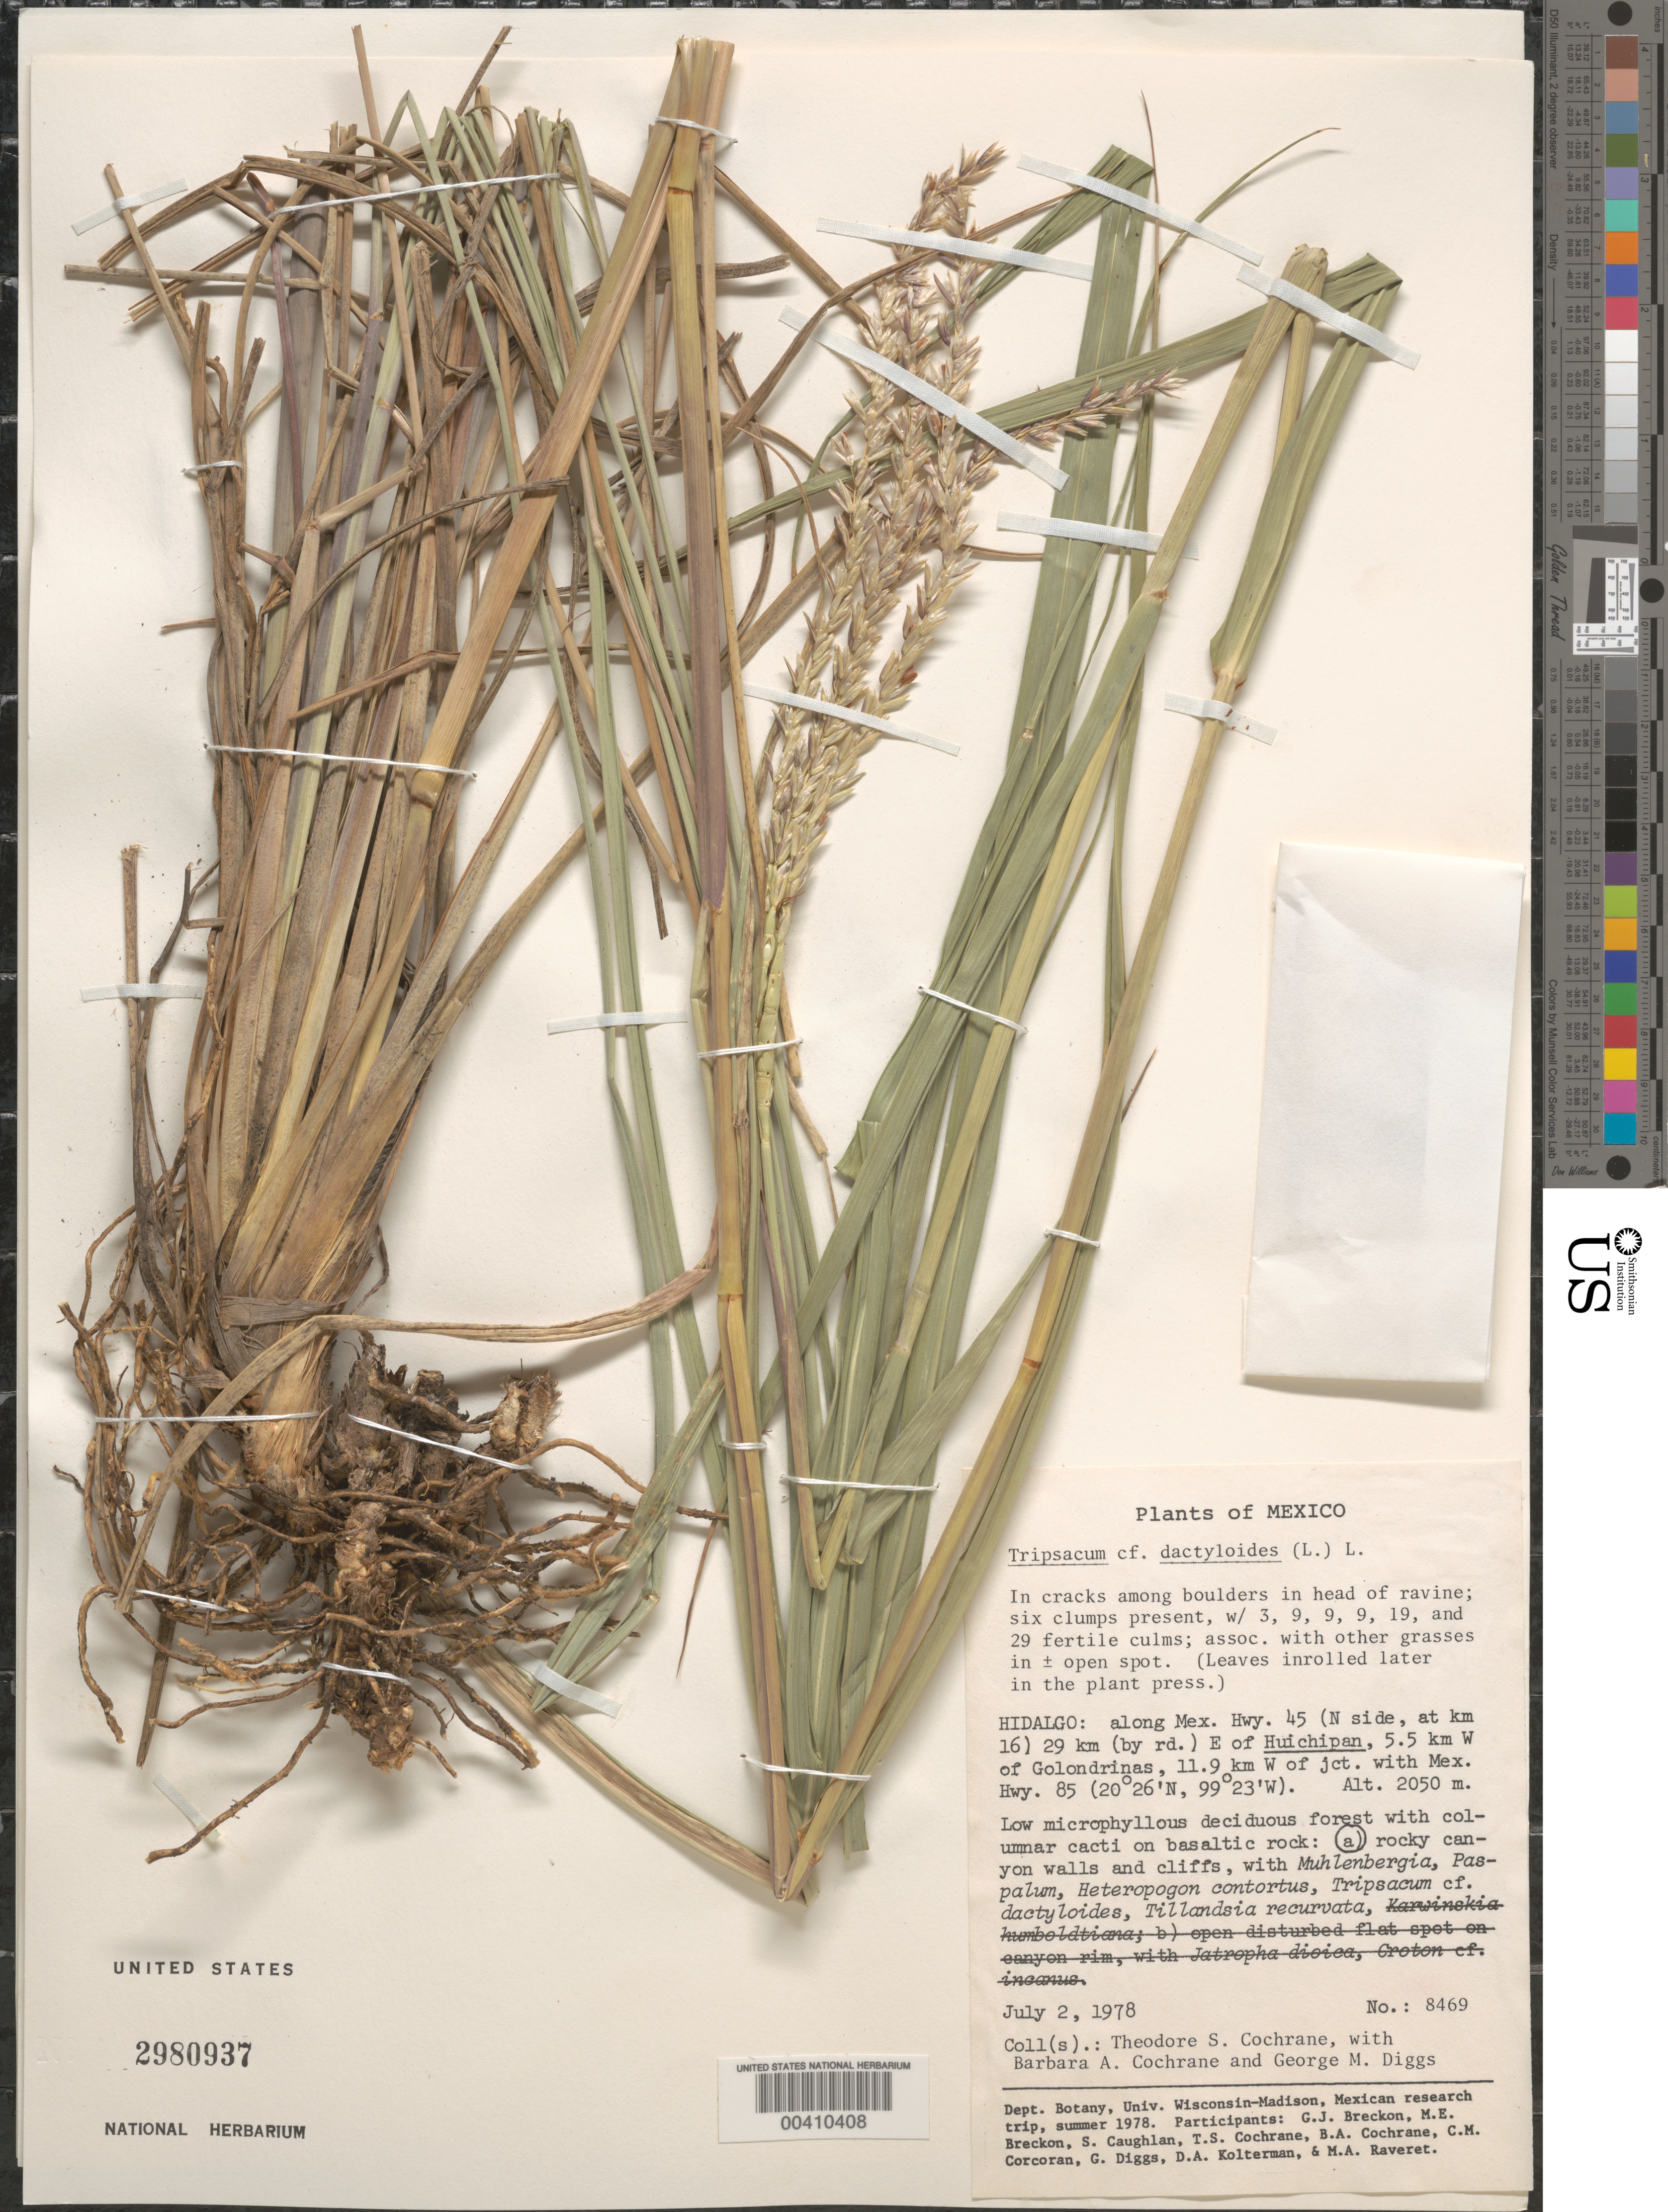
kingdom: Plantae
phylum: Tracheophyta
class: Liliopsida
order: Poales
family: Poaceae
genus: Tripsacum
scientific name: Tripsacum dactyloides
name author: (L.) L.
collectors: T. Cochrane, B. Cochrane & G. Diggs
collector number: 8469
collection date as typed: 2 Jul 1978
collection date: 1978-07-02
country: Mexico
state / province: Hidalgo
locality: Along Mex. Hwy 45 (N side, at Km 16) 29 km (by rd) E of Huichipan, 5.5 km W of Golondrinas, 11.9 km W of jct with Mex. Hwy 85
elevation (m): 2050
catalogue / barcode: US 2980937